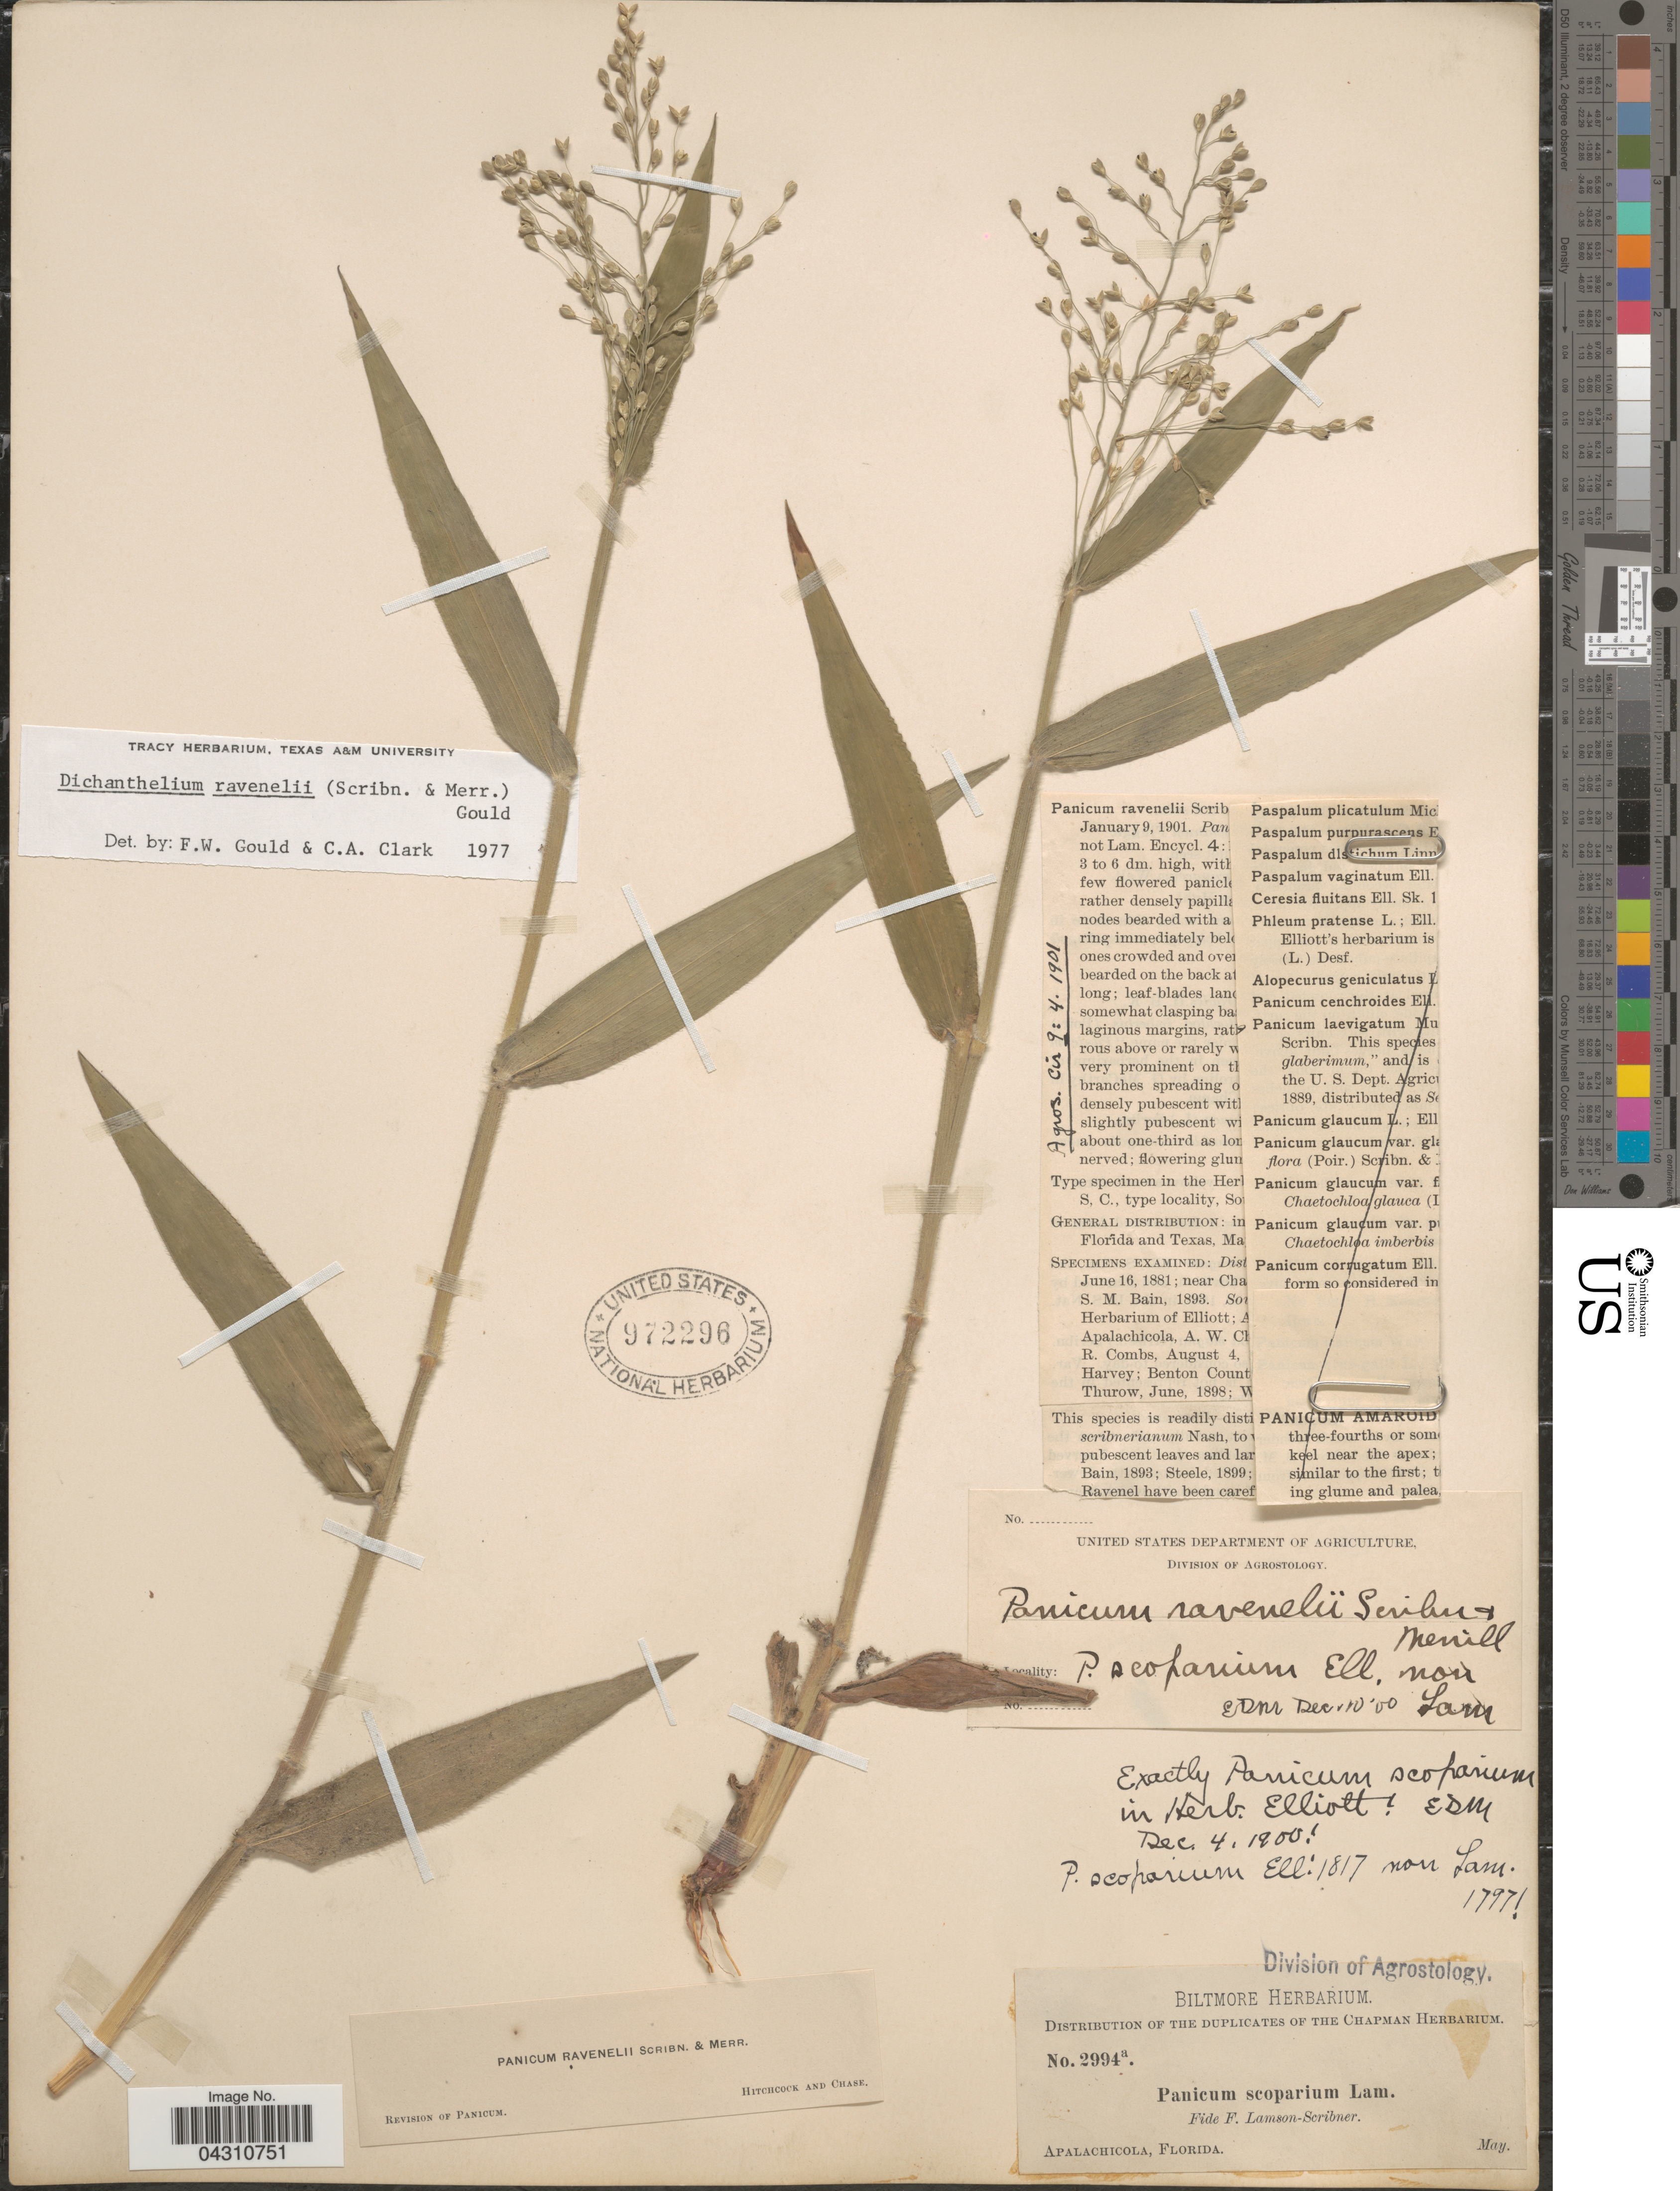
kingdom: Plantae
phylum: Tracheophyta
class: Liliopsida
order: Poales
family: Poaceae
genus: Dichanthelium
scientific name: Dichanthelium ravenelii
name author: (Scribn. & Merr.) Gould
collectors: ex herb. Biltmore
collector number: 2994a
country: United States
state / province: Florida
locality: Apalachicola.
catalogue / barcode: US 972296